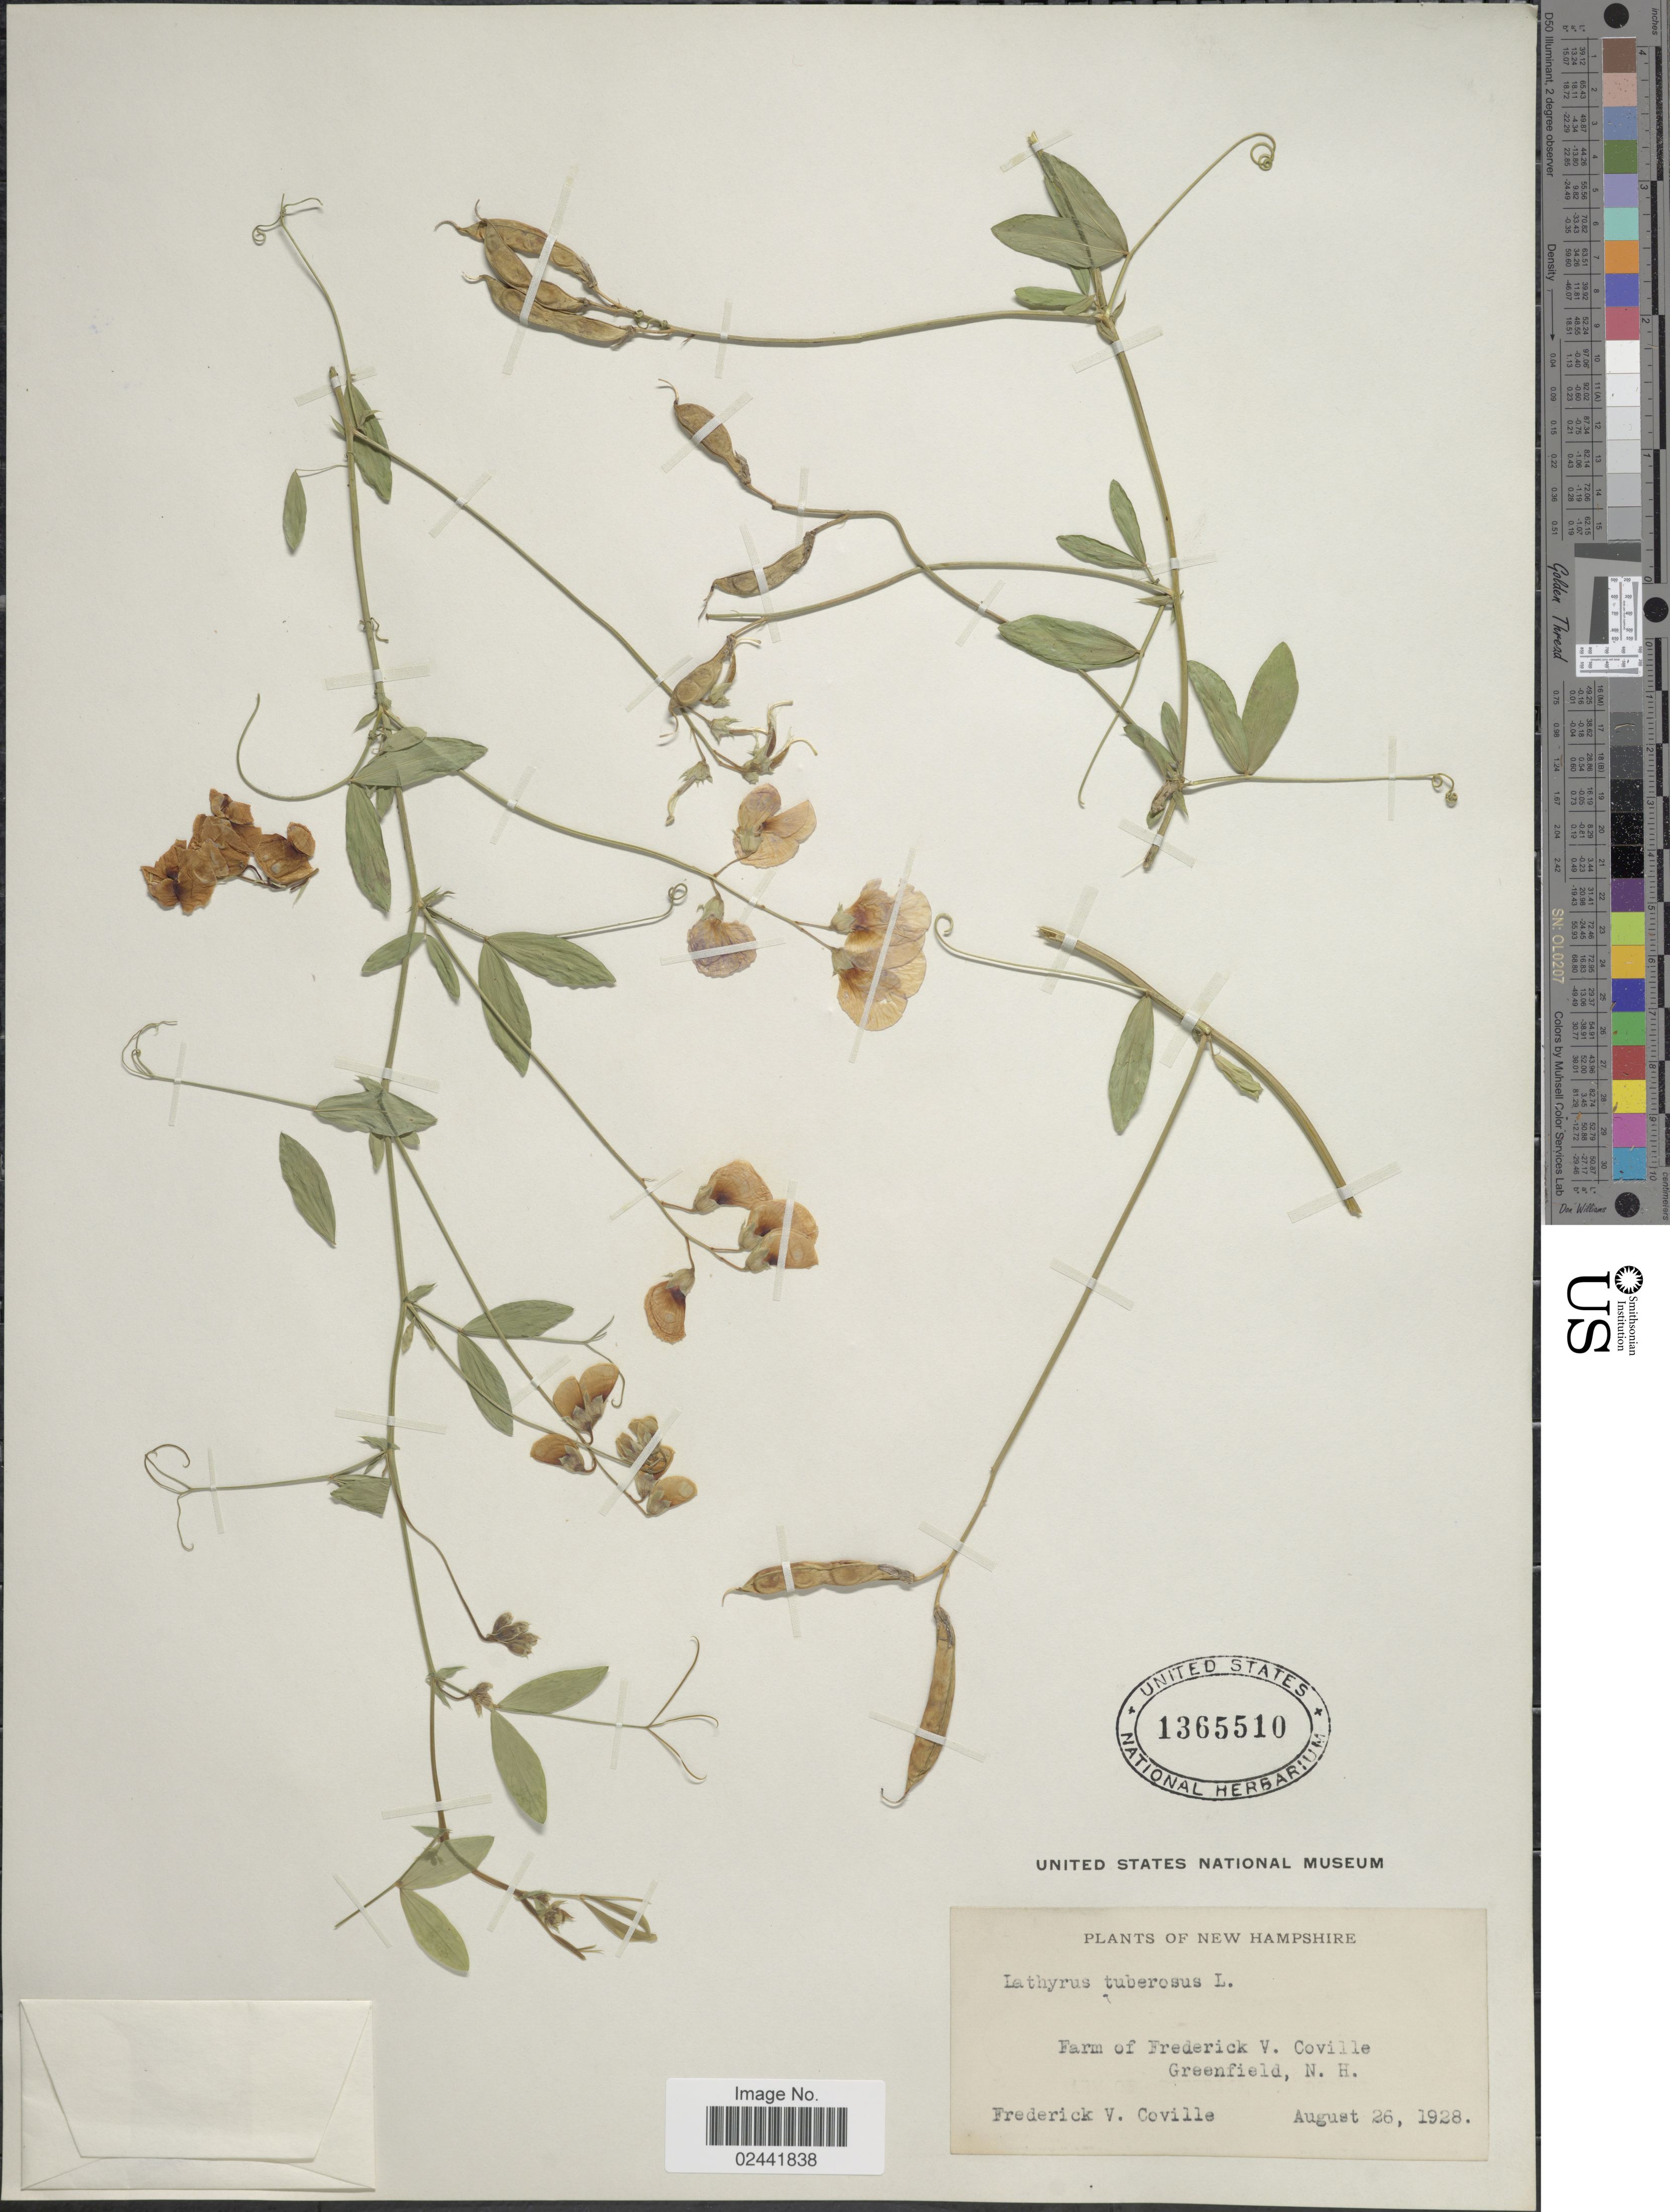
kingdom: Plantae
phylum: Tracheophyta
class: Magnoliopsida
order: Fabales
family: Fabaceae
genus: Lathyrus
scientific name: Lathyrus tuberosus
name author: L.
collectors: F. V. Coville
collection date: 1928-08-26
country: United States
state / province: New Hampshire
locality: Farm of Frederick V. Coville Greenfield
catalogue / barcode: US 1365510